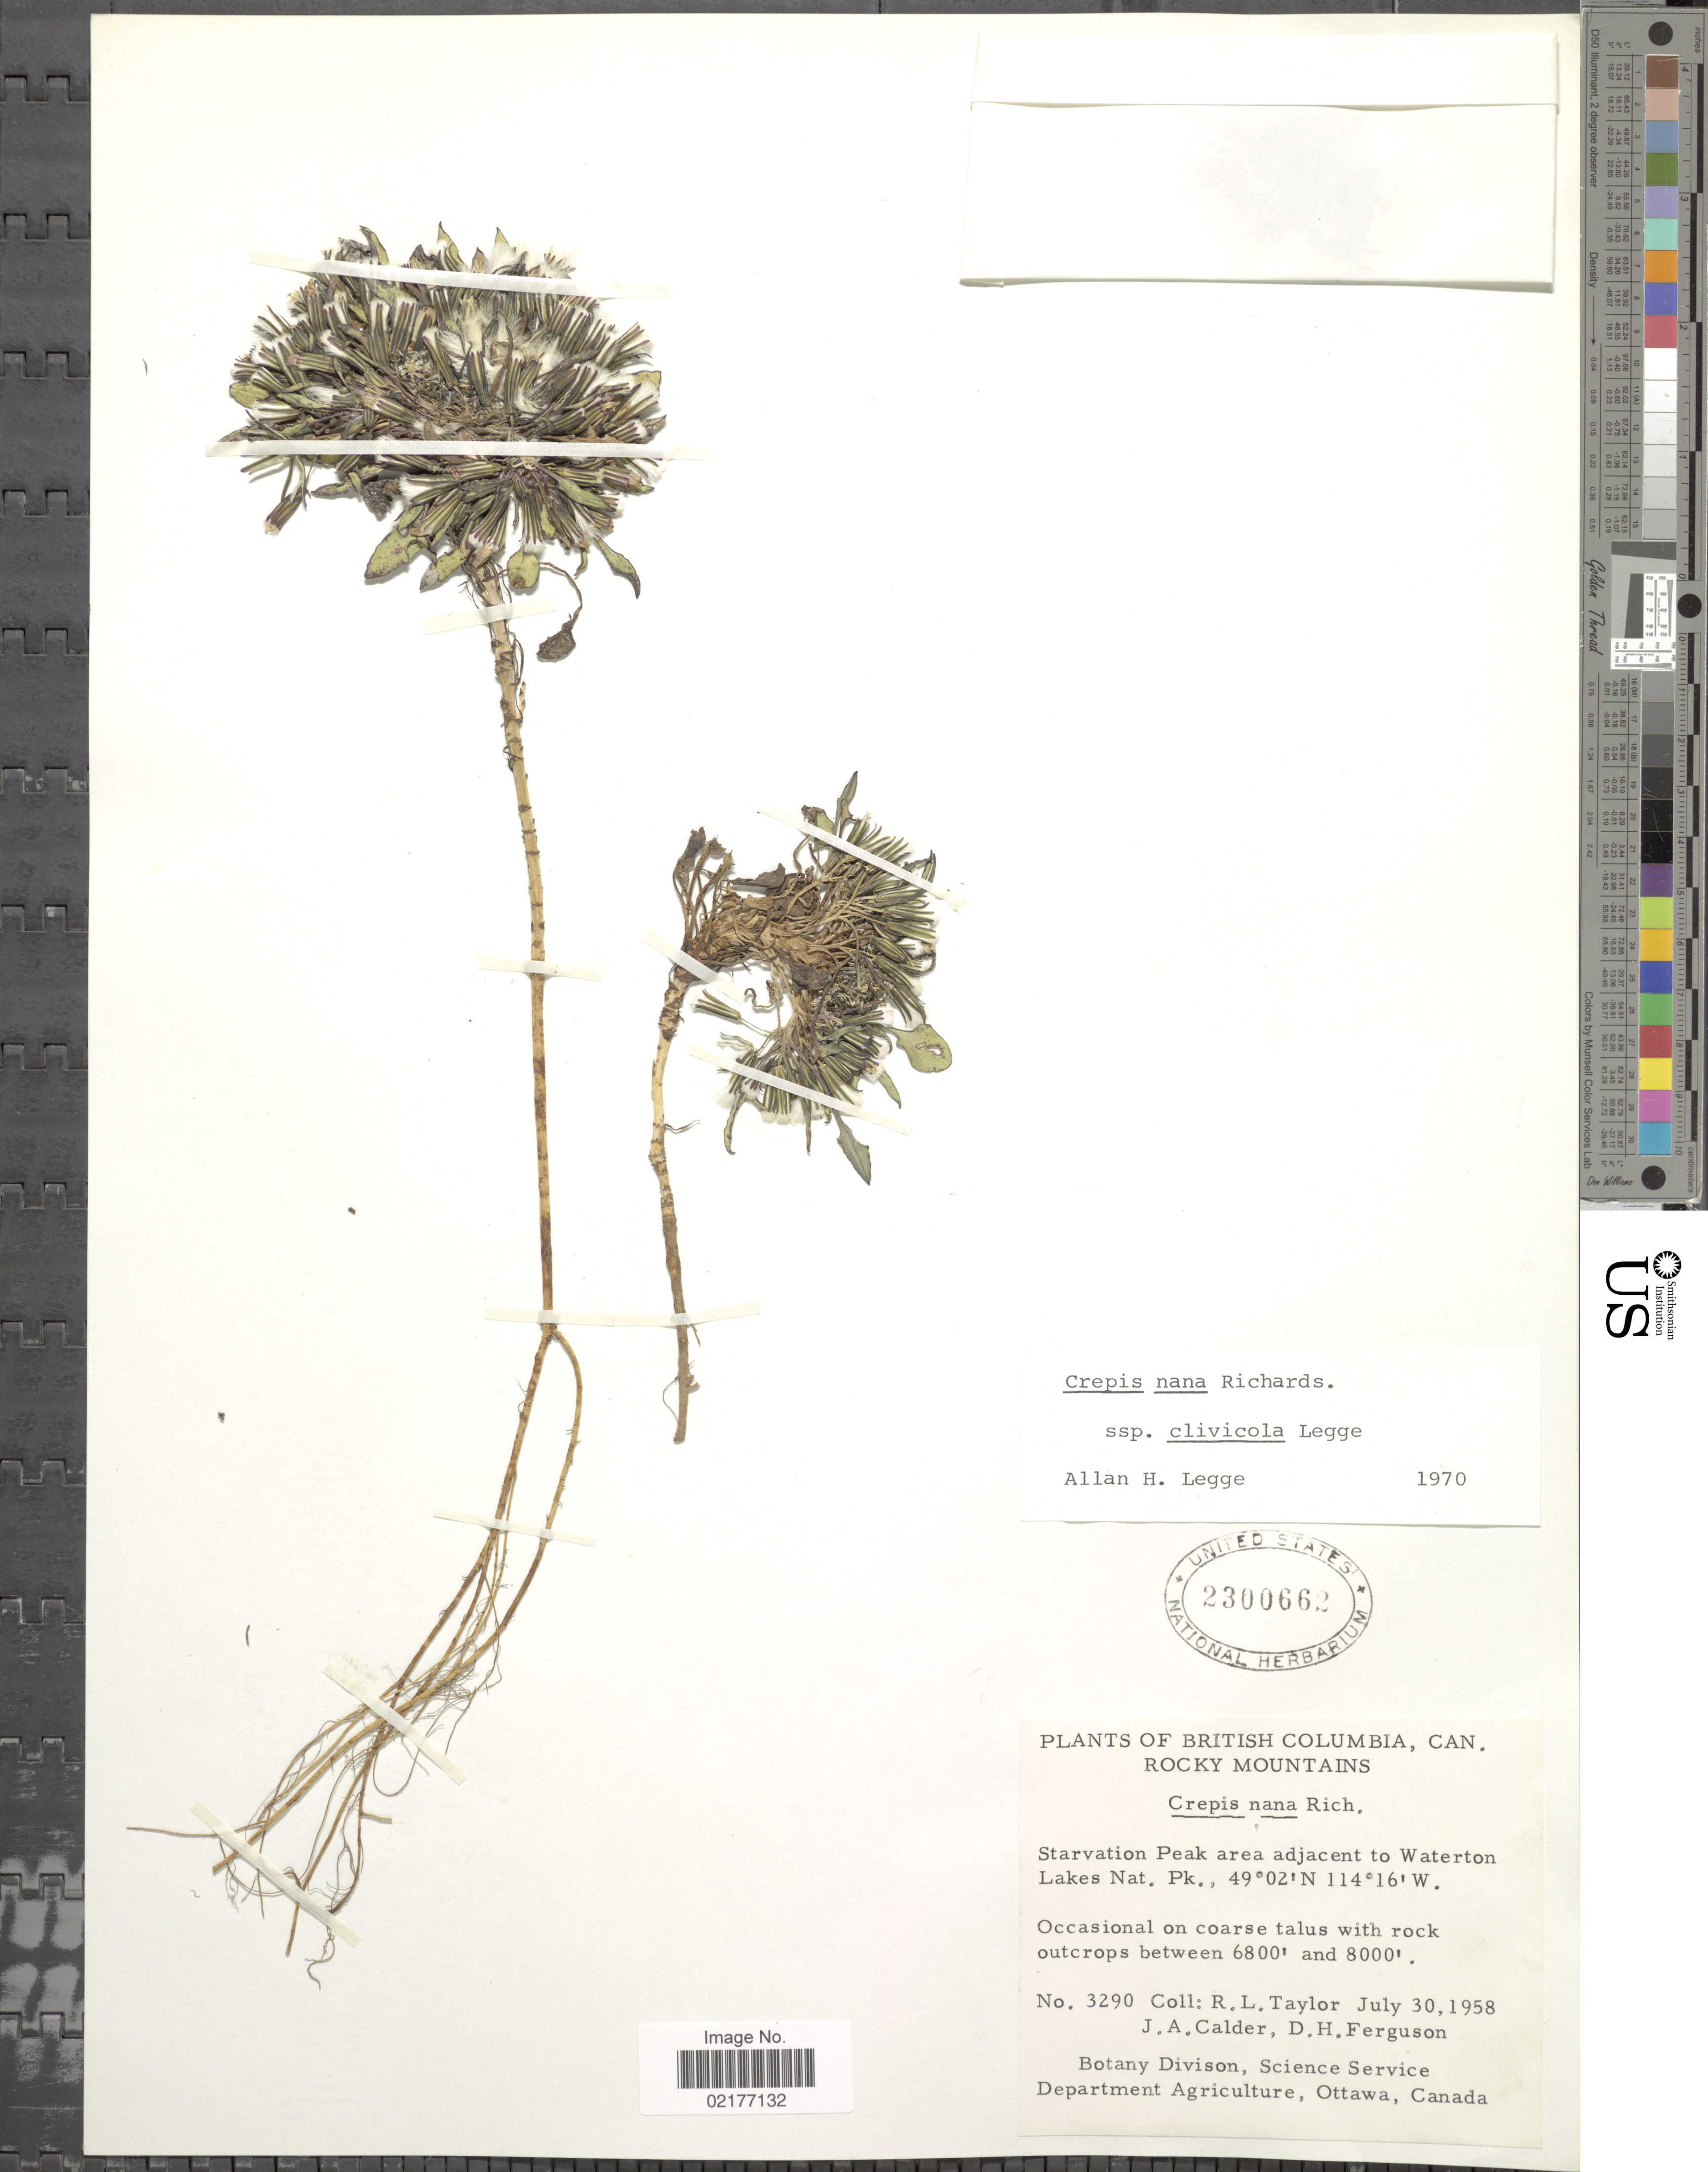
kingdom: Plantae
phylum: Tracheophyta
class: Magnoliopsida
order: Asterales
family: Asteraceae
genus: Askellia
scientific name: Askellia pygmaea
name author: (Ledeb.) Sennikov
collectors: R. Taylor, J. A. Calder & D. Ferguson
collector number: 3290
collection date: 1958-07-30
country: Canada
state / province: British Columbia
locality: Rocky Mountains, Starvation Peak area adjacent to Waterton Lakes Nat. Pk.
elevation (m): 2073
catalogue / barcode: US 2300662